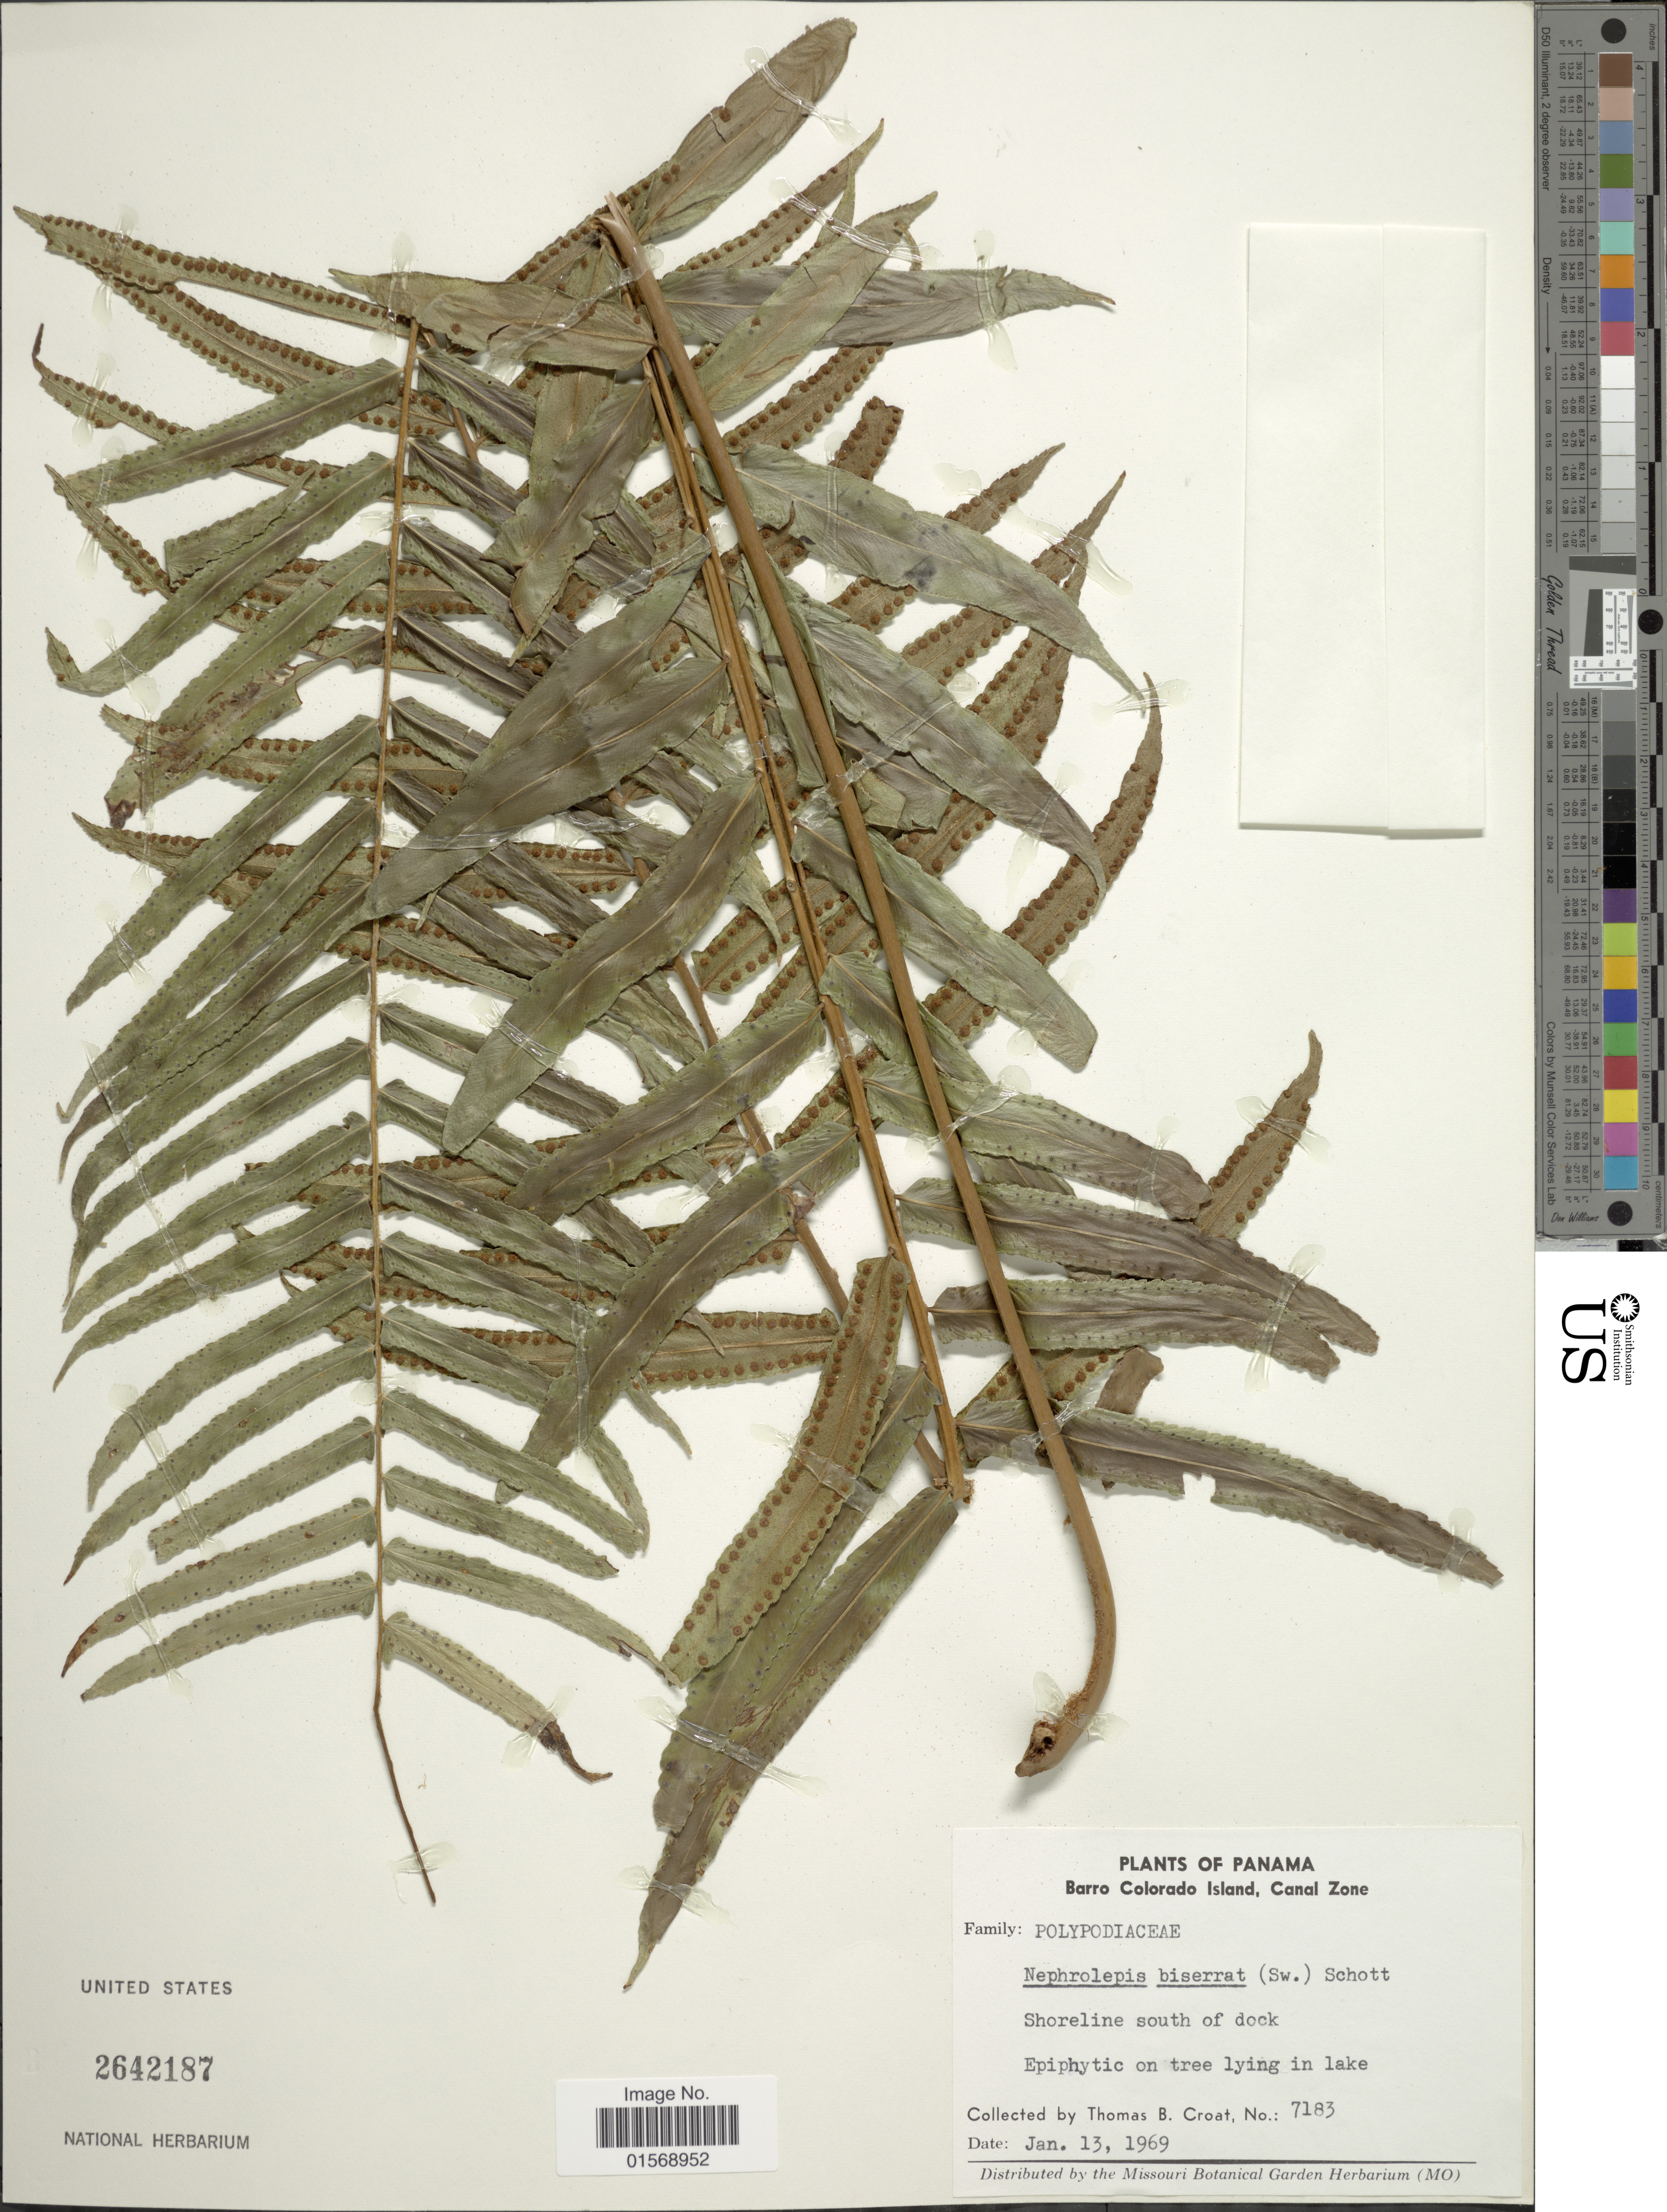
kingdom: Plantae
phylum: Tracheophyta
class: Polypodiopsida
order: Polypodiales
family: Nephrolepidaceae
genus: Nephrolepis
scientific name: Nephrolepis biserrata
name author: (Sw.) Schott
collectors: T. B. Croat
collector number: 7183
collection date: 1969-01-13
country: Panama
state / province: Panamá Oeste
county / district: Canal Zone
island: Barro Colorado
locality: Panama, Barro Colorado Island, Canal Zone. Shoreline south of dock.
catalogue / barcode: US 2642187